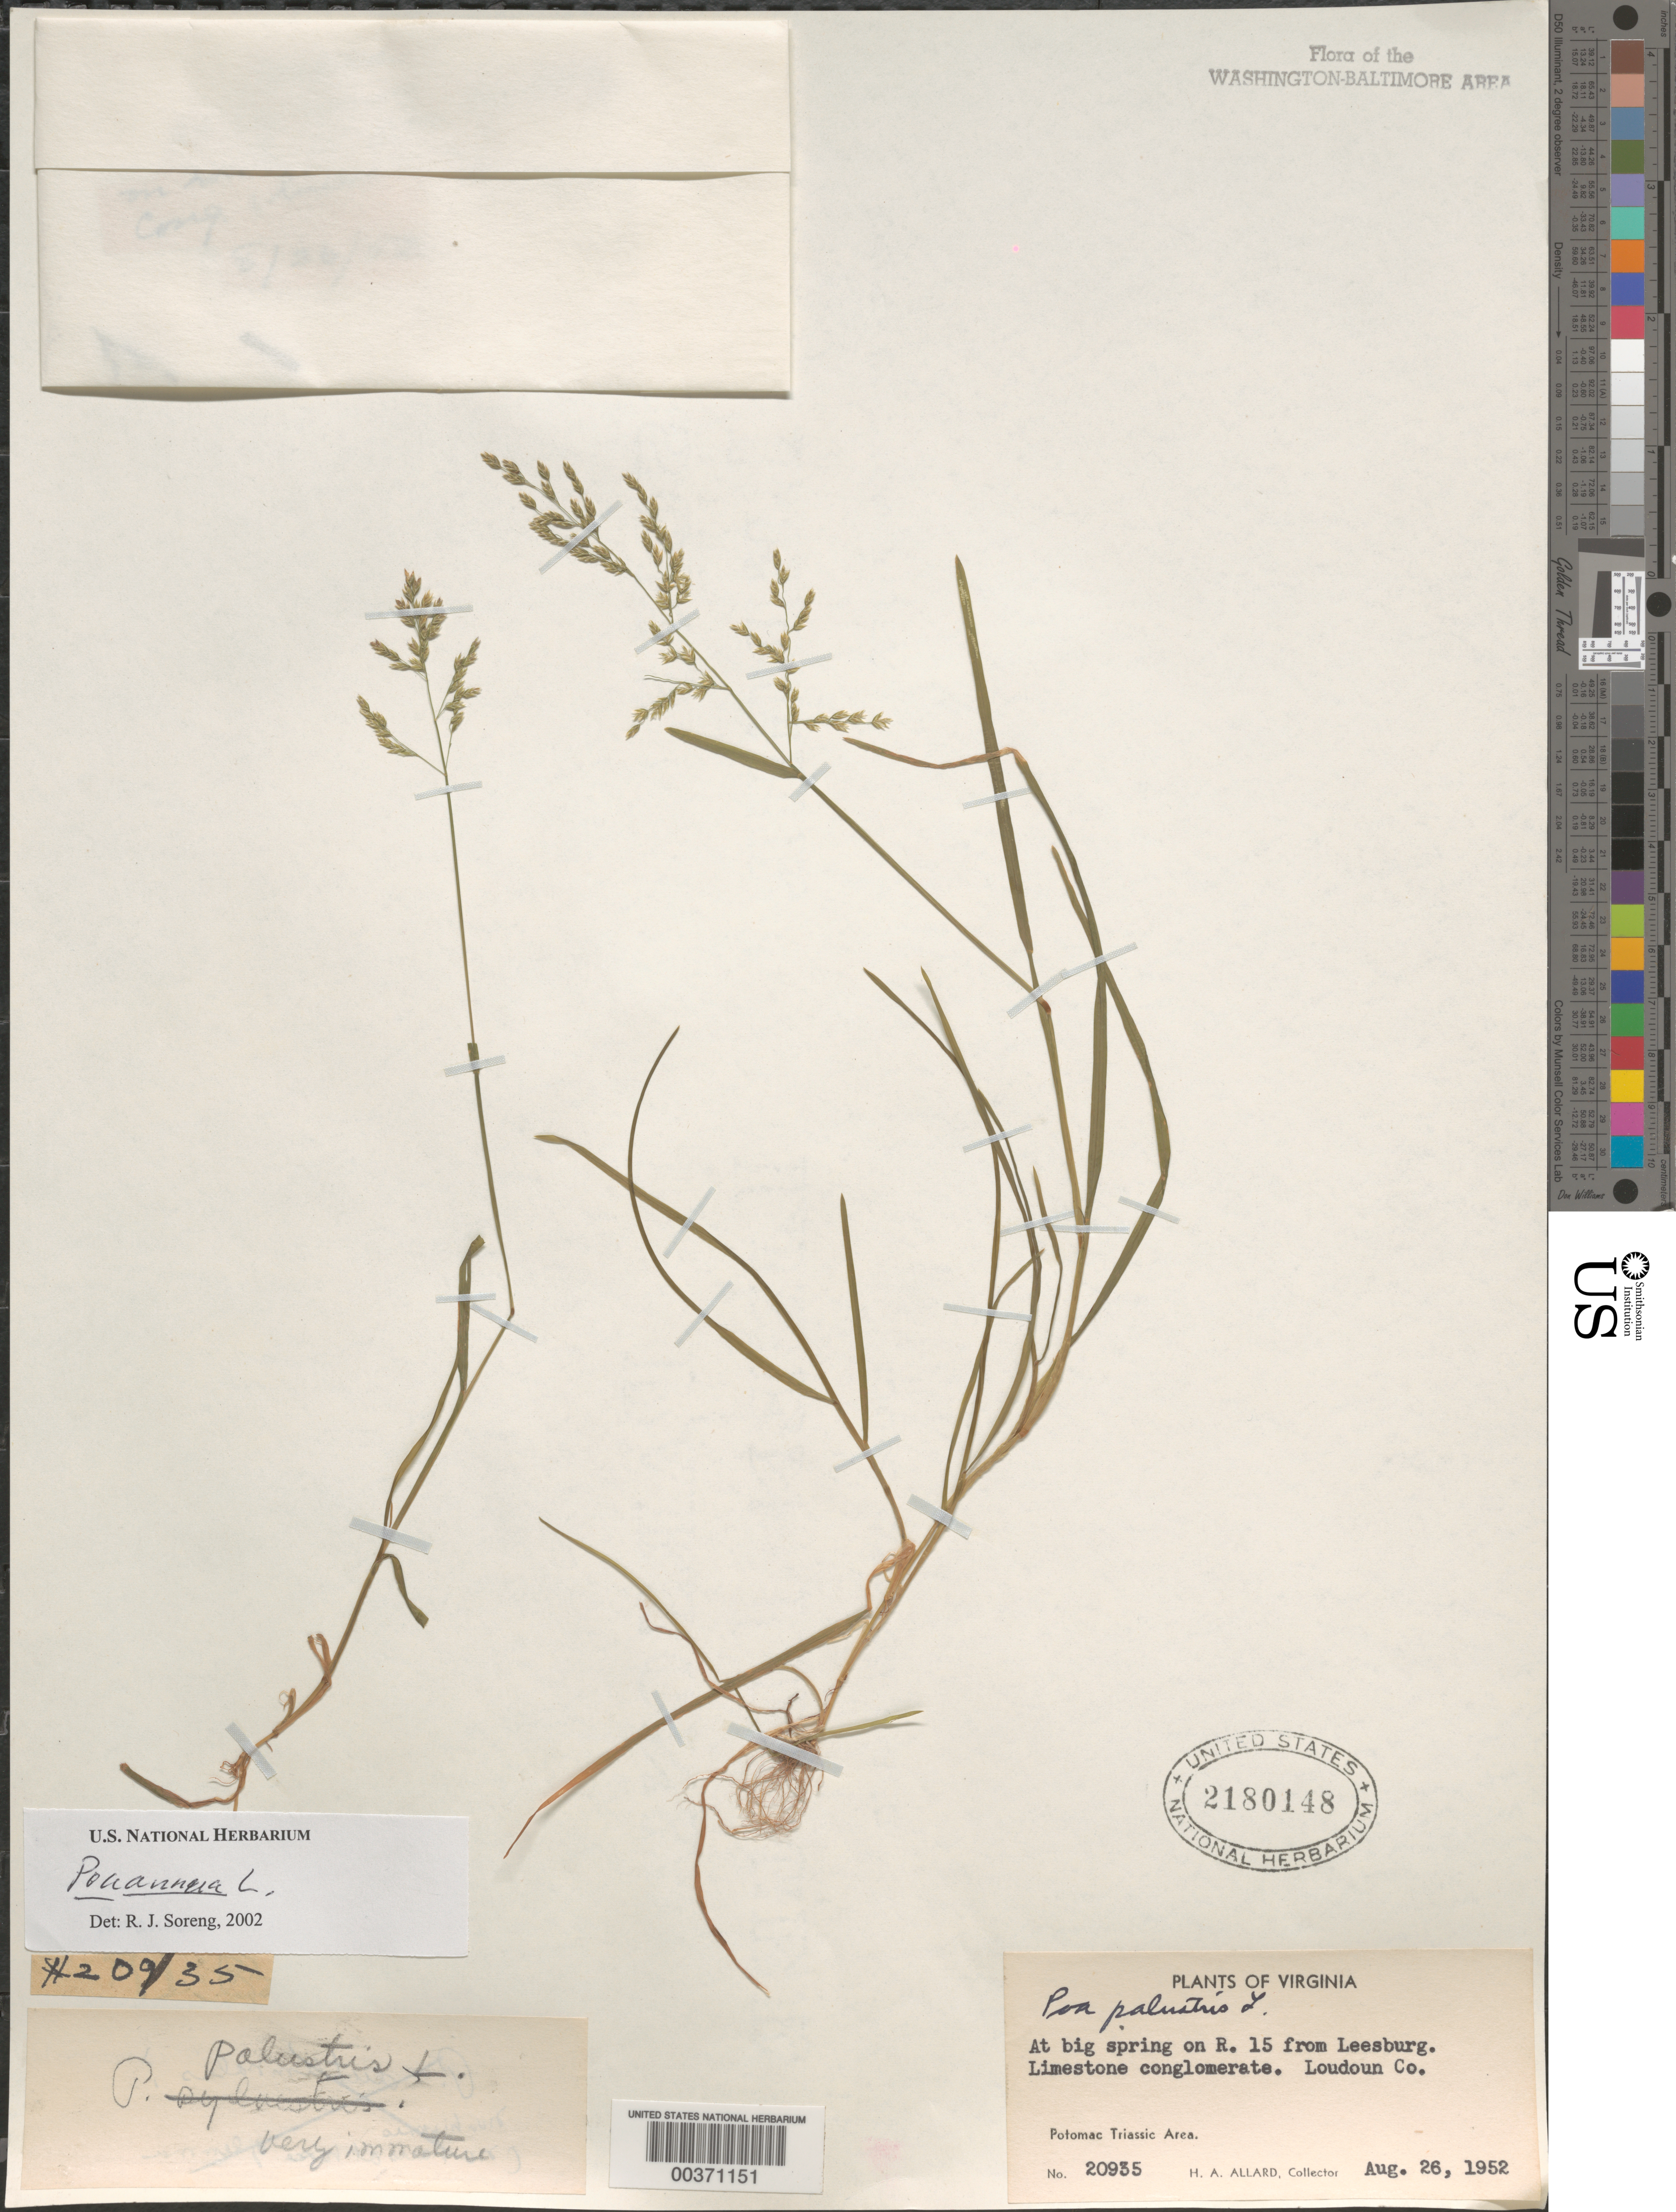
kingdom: Plantae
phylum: Tracheophyta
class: Liliopsida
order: Poales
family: Poaceae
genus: Poa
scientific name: Poa annua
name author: L.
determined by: Soreng, Robert J., Research Associate (BOT), Smithsonian Institution - National Museum of Natural History (UNITED STATES)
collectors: H. A. Allard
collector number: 20935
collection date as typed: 26 Aug 1952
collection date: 1952-08-26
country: United States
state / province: Virginia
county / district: Loudoun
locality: Spring on Route 15 from Leesburg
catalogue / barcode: US 2180148